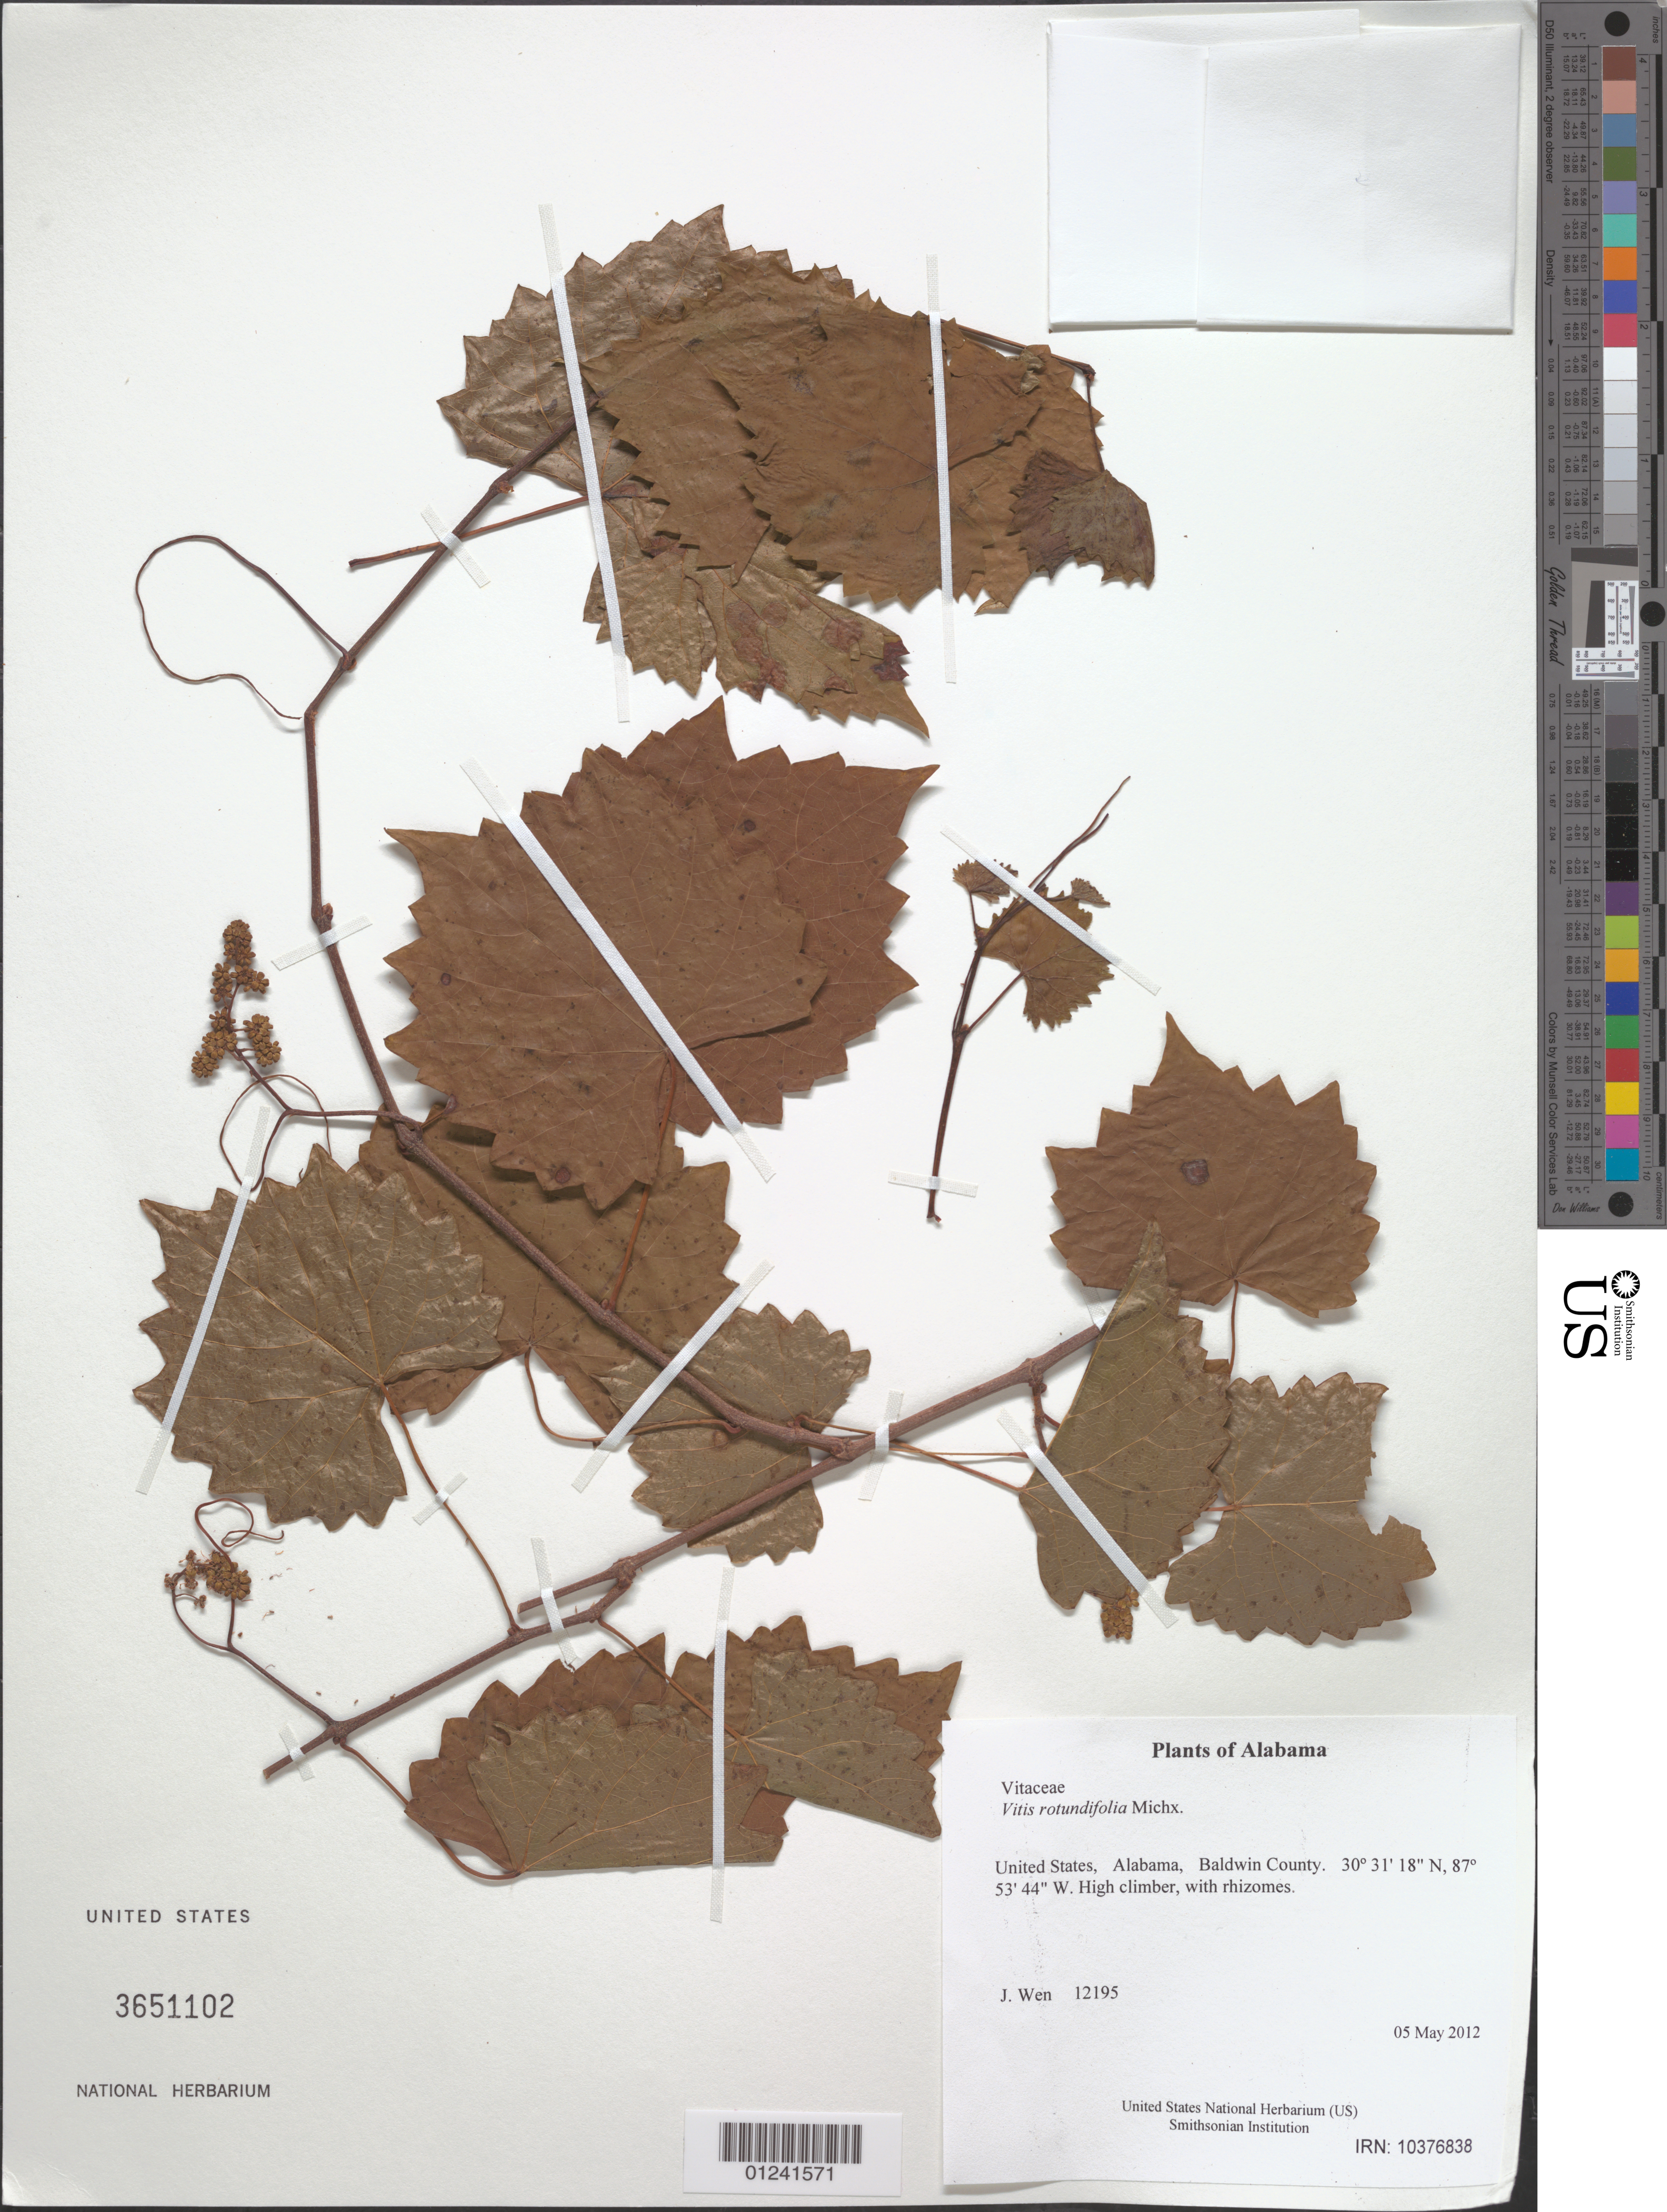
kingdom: Plantae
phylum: Tracheophyta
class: Magnoliopsida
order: Vitales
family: Vitaceae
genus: Vitis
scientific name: Vitis rotundifolia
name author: Michx.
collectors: J. Wen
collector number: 12195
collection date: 2012-05-05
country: United States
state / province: Alabama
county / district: Baldwin County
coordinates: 30 31 018 N, 87 53 44.473 W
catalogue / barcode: US 3651102